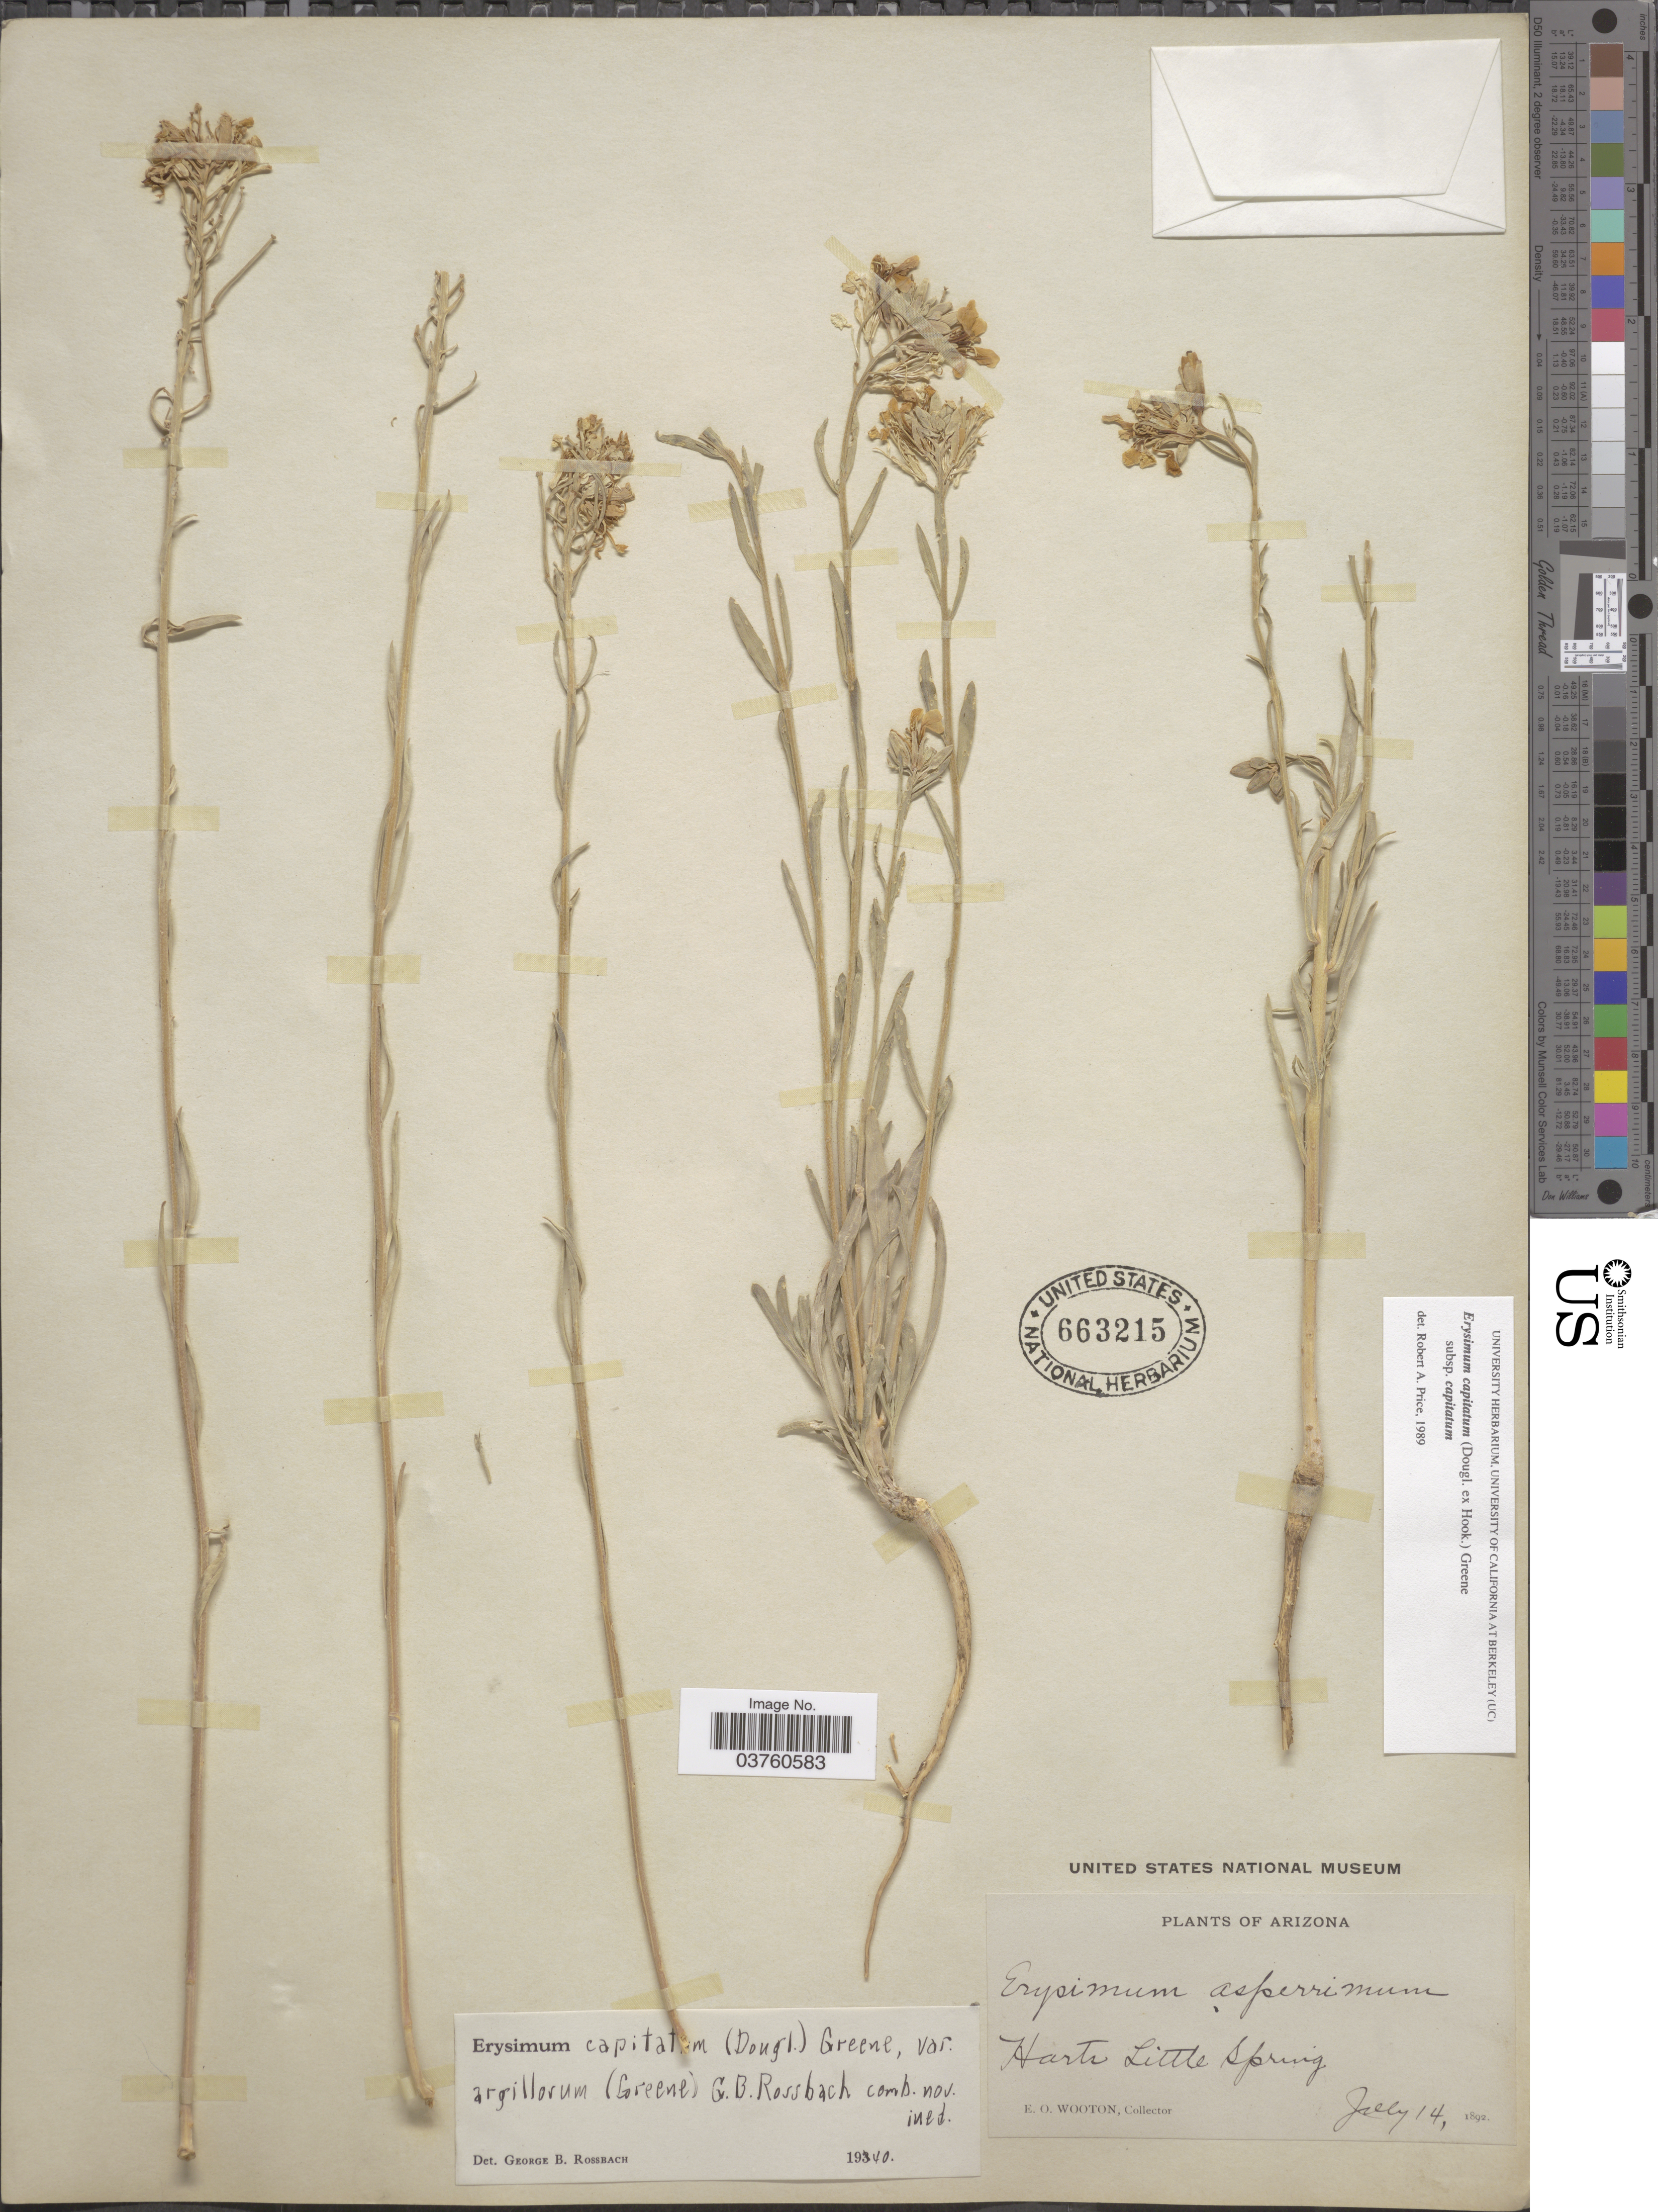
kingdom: Plantae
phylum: Tracheophyta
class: Magnoliopsida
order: Brassicales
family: Brassicaceae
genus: Erysimum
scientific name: Erysimum capitatum subsp. capitatum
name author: (Douglas ex Hook.) Greene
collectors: E. O. Wooton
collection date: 1892-07-14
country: United States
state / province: Arizona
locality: Harts Little Spring.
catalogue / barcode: US 663215